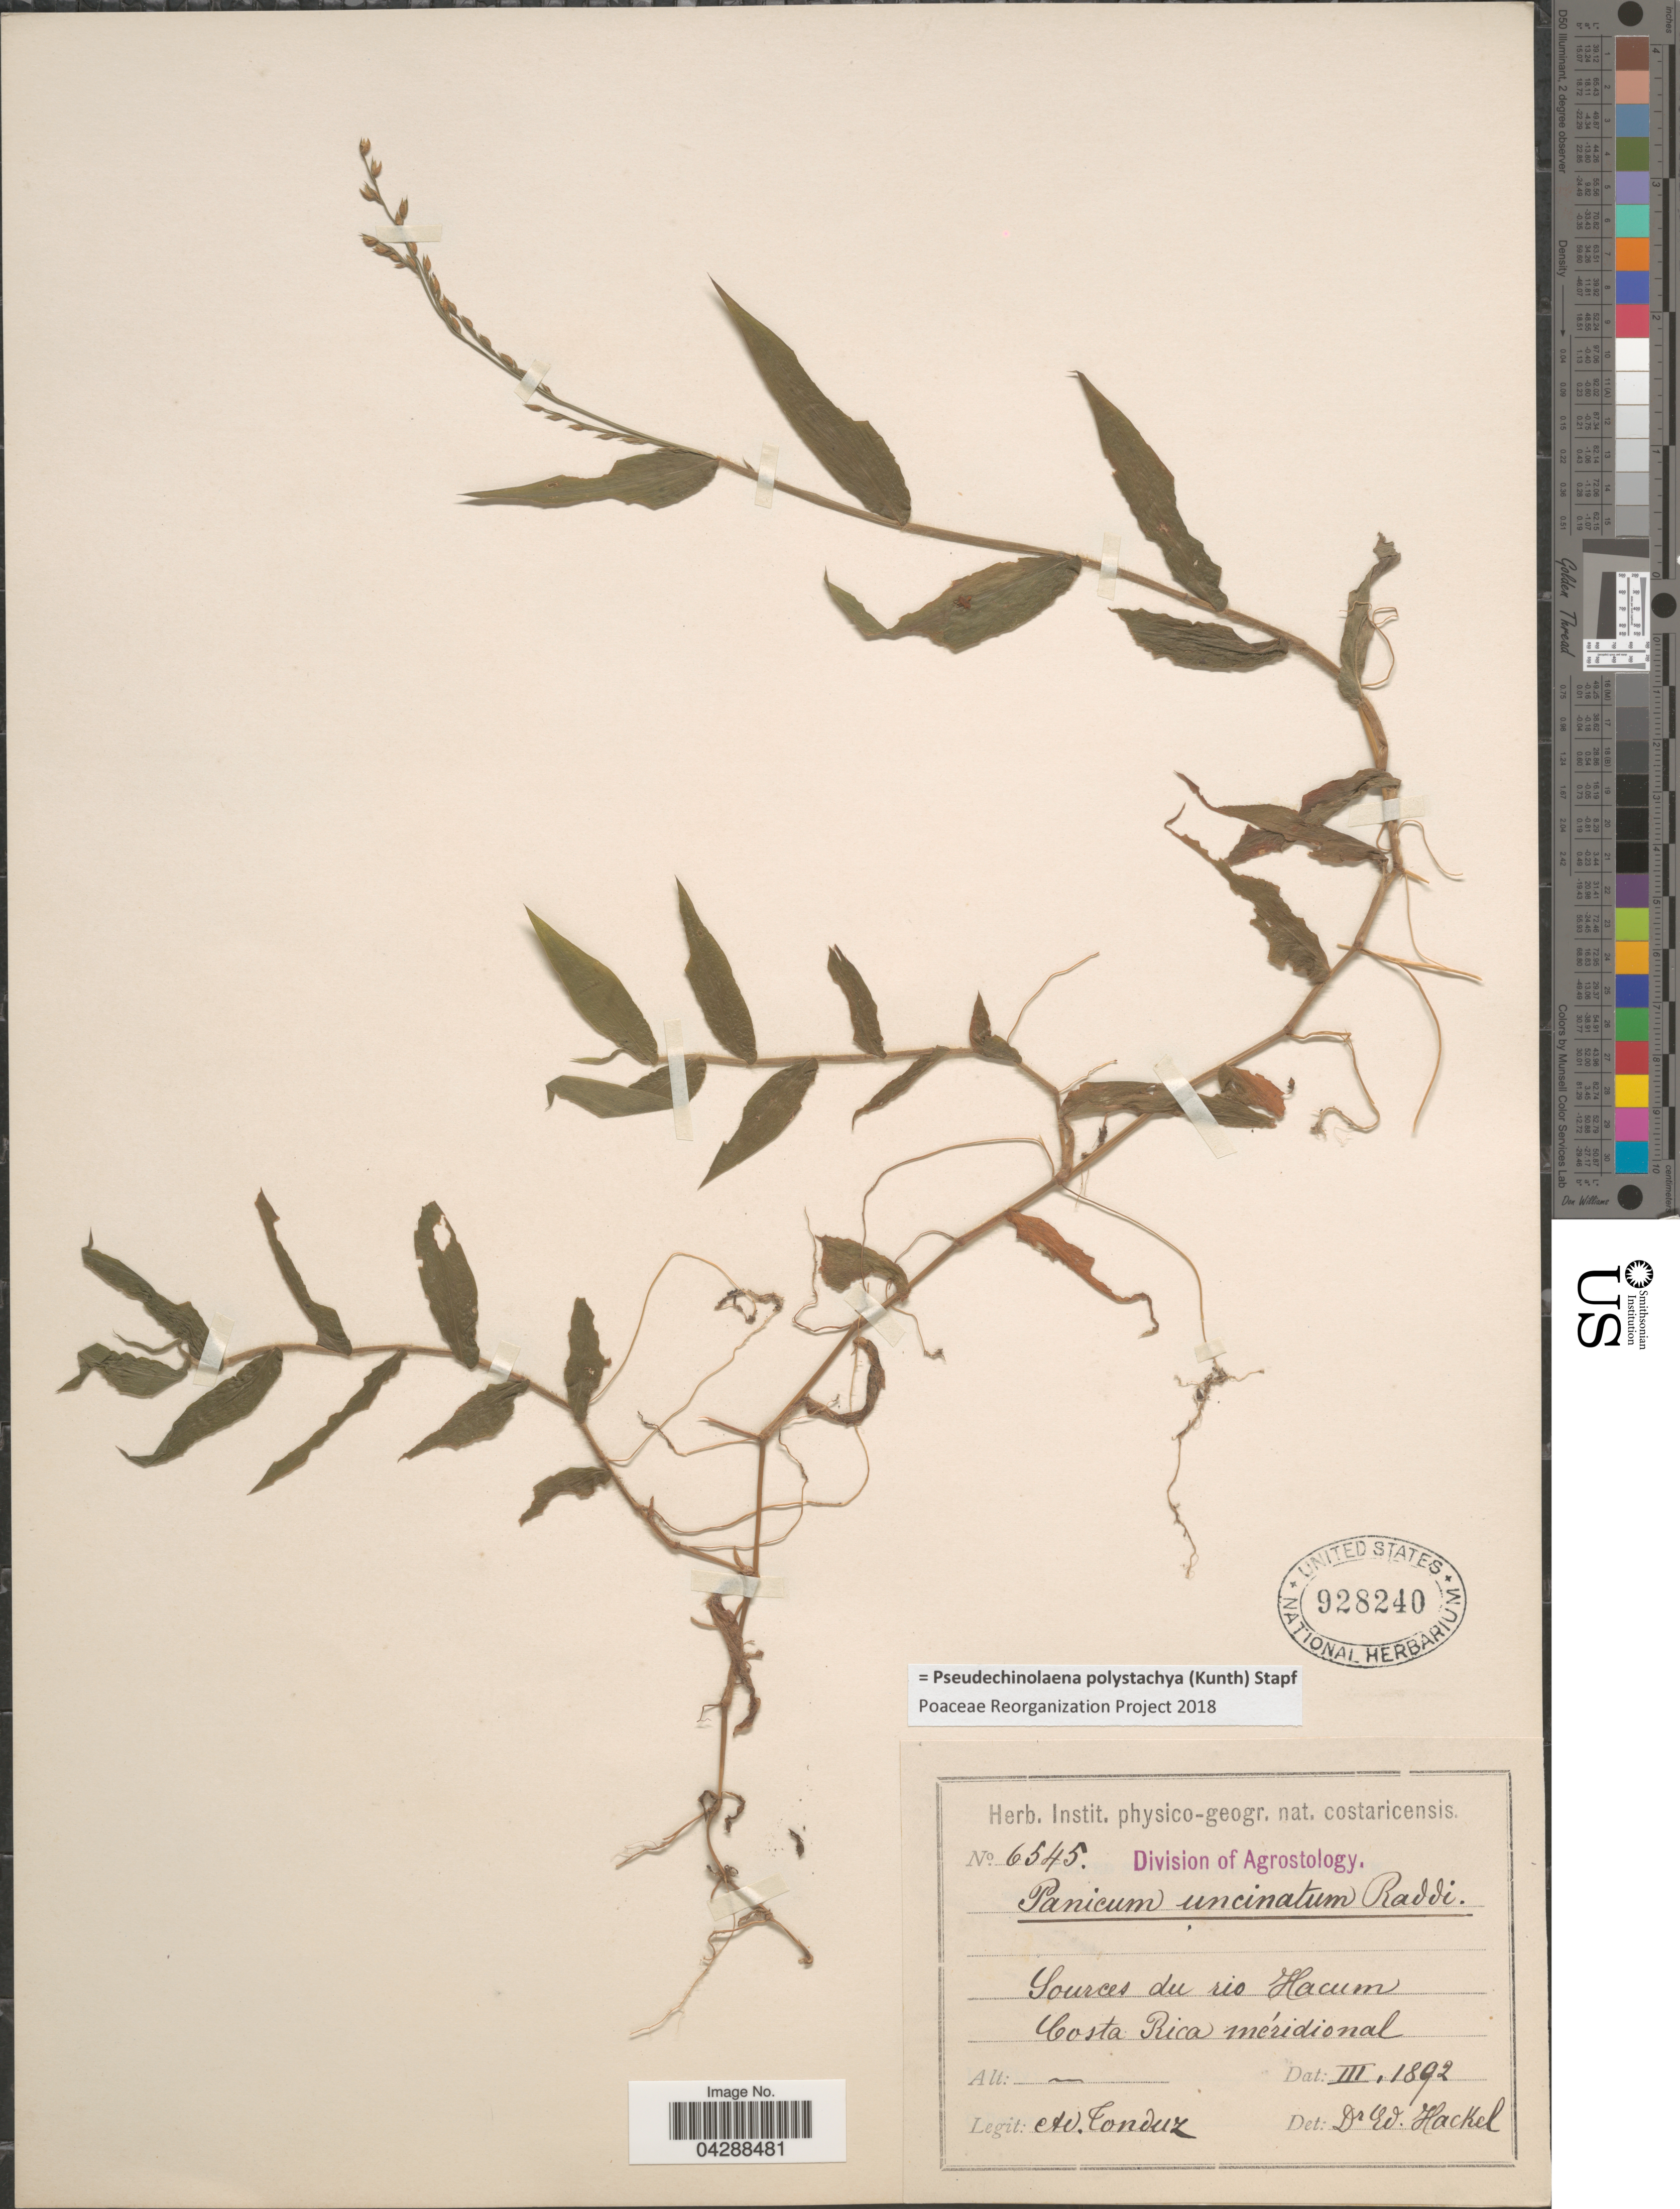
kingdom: Plantae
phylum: Tracheophyta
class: Liliopsida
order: Poales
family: Poaceae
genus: Pseudechinolaena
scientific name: Pseudechinolaena polystachya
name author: (Kunth) Stapf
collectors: A. Tonduz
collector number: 6545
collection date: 1892-03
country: Costa Rica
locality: Sources du rio Hacum. Costa Rica méridional.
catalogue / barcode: US 928240